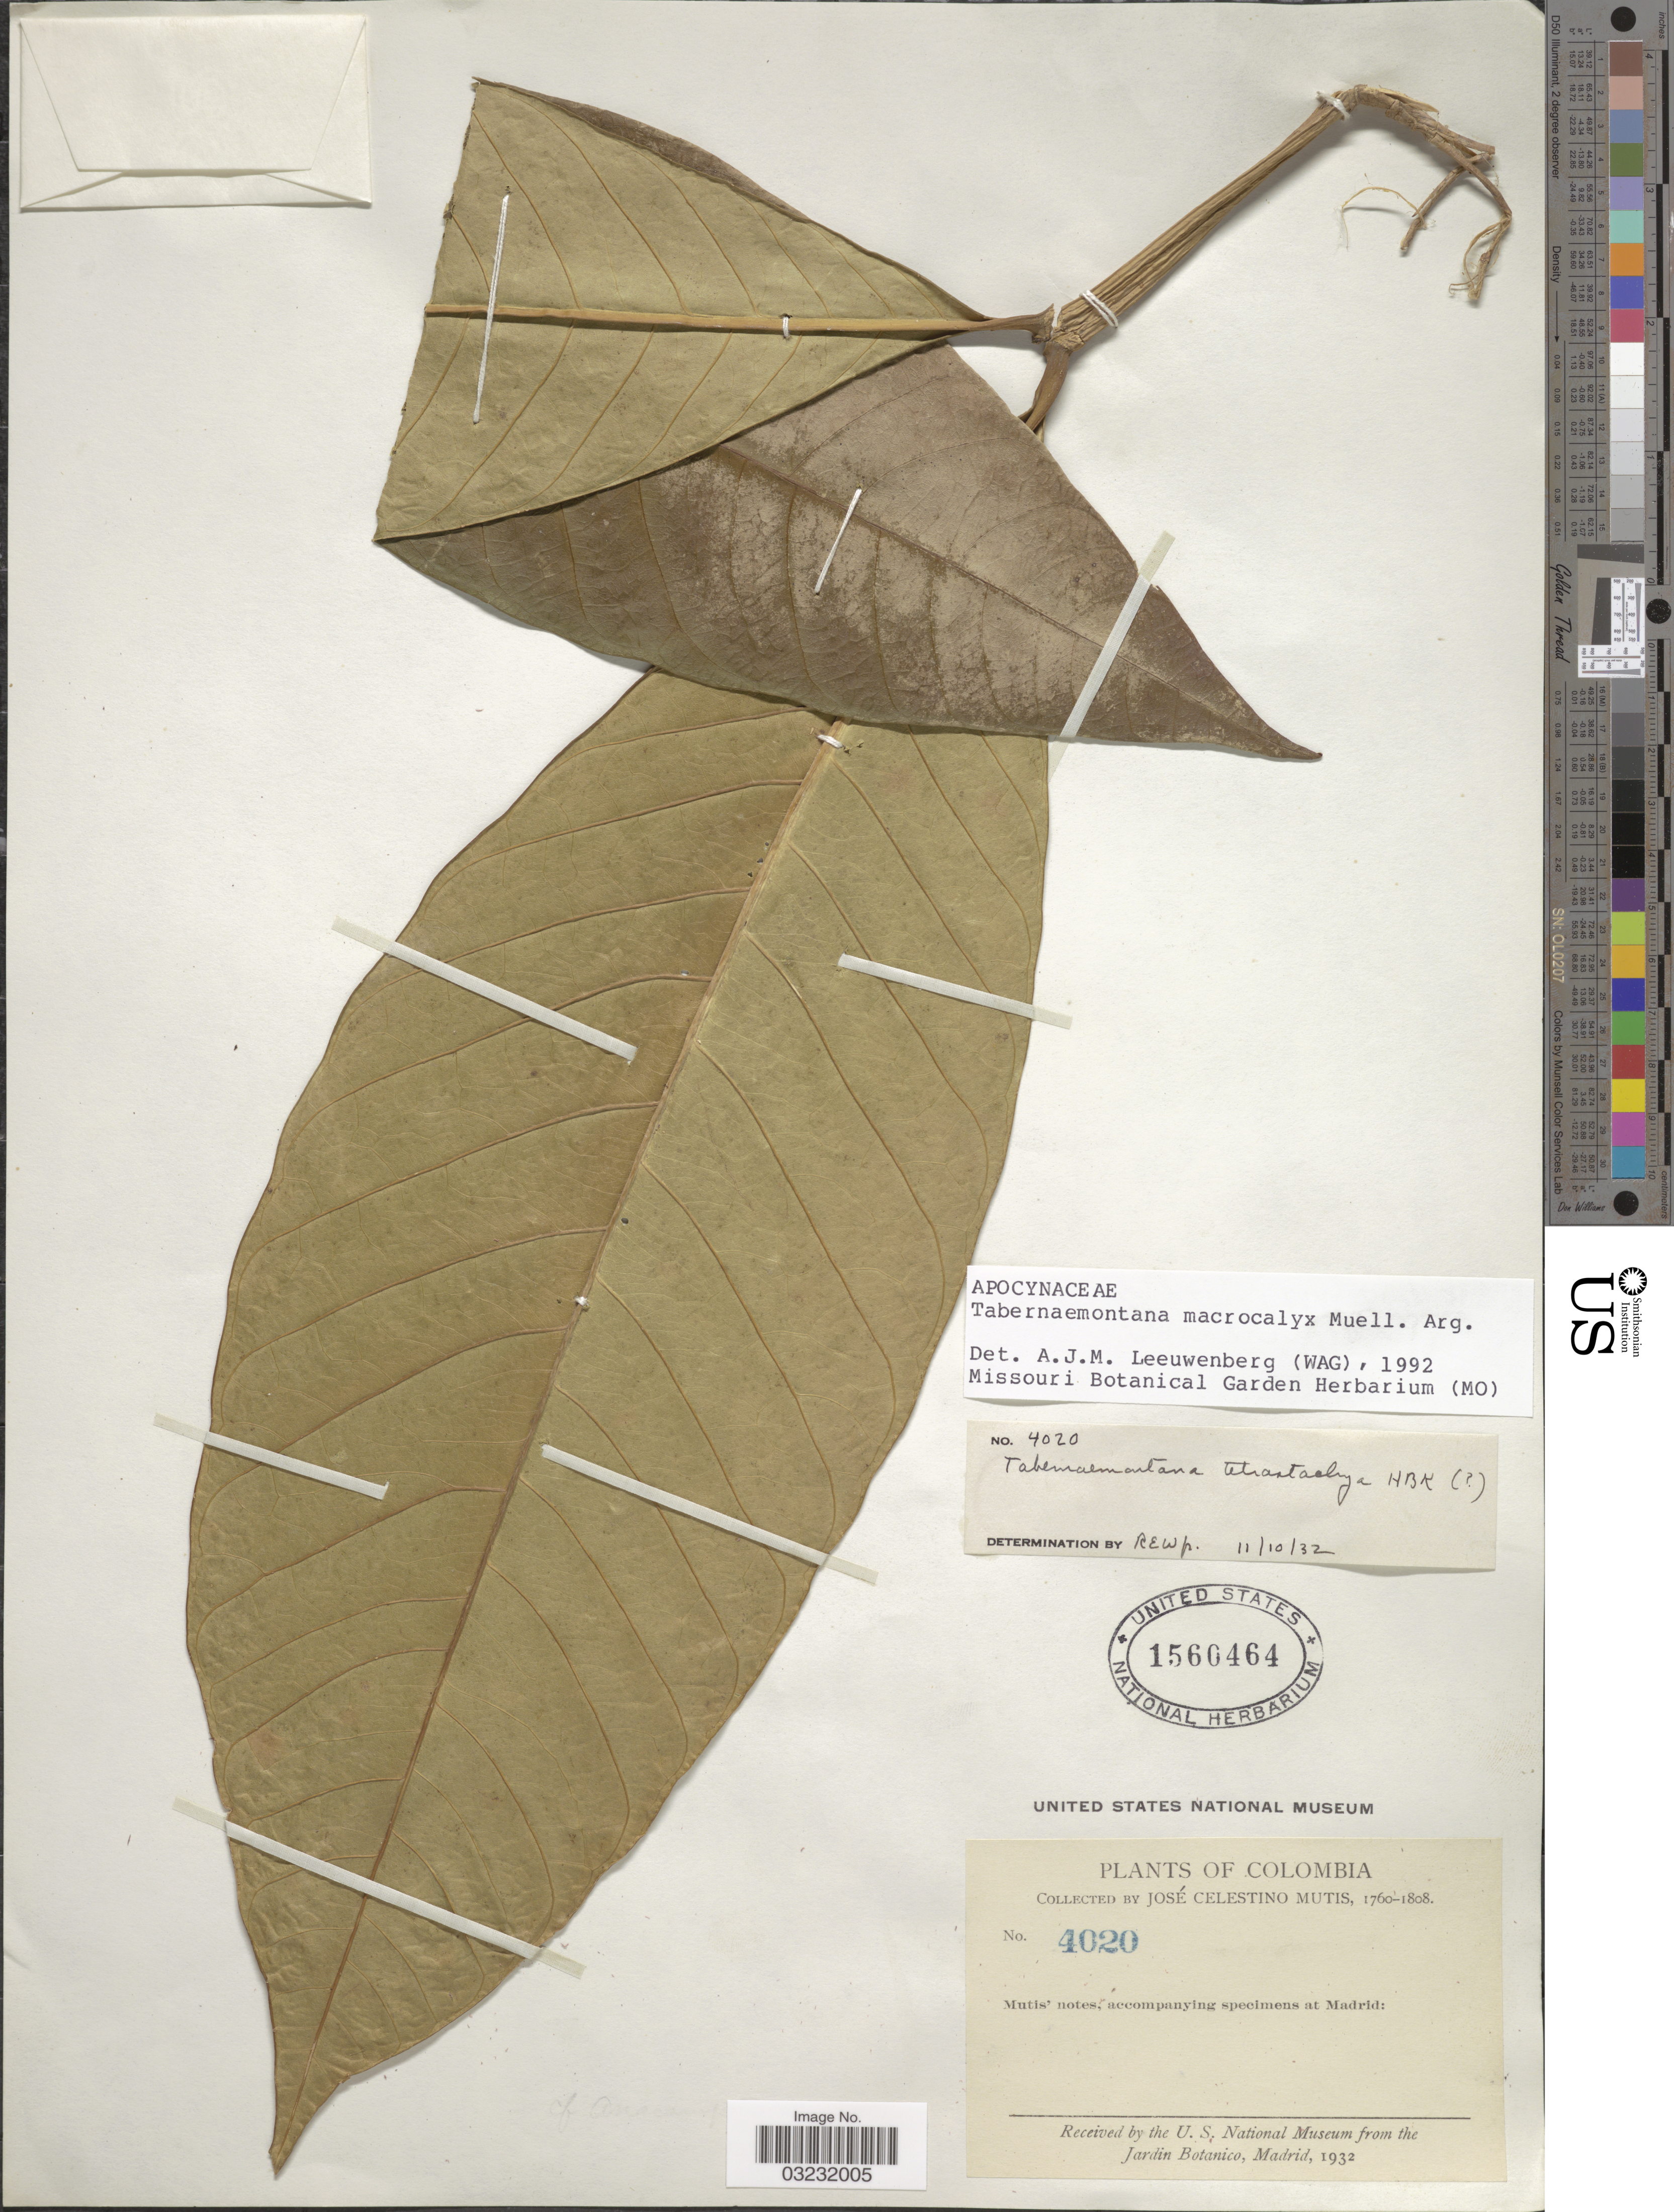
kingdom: Plantae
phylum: Tracheophyta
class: Magnoliopsida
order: Gentianales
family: Apocynaceae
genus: Tabernaemontana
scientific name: Tabernaemontana macrocalyx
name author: Müll. Arg.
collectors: J. C. B. Mutis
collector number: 4020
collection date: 1760/1808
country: Colombia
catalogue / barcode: US 1560464